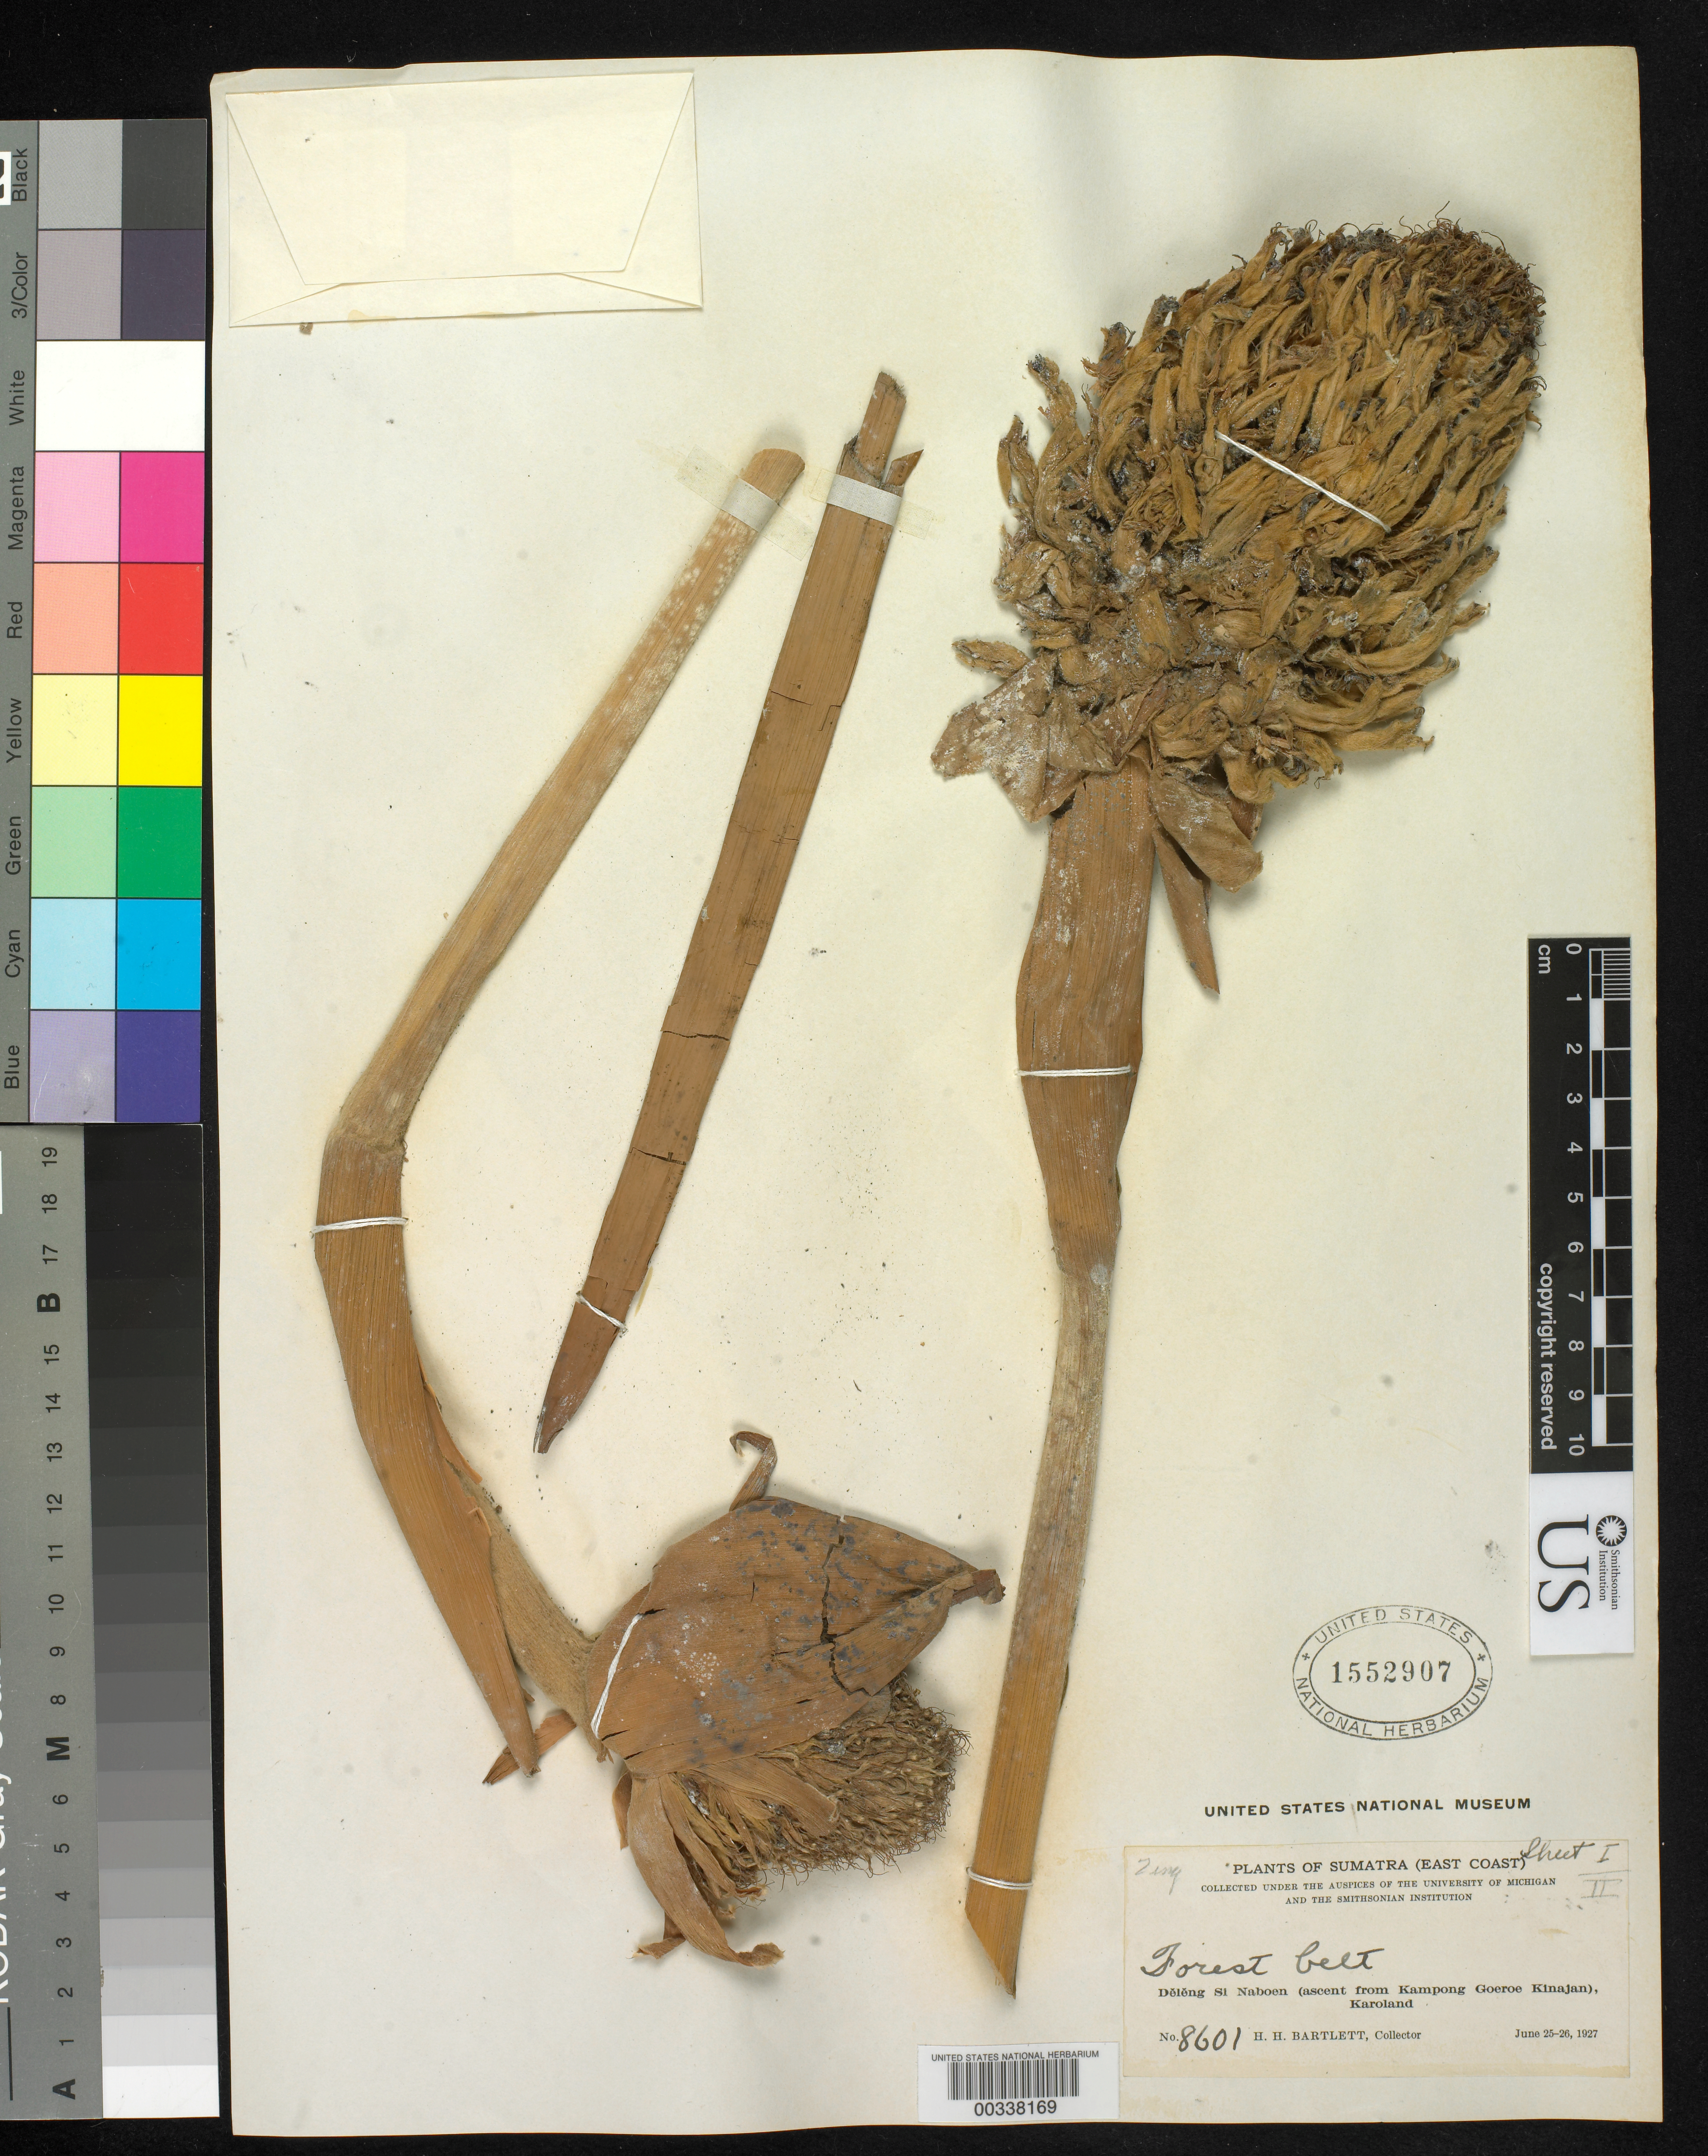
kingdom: Plantae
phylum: Tracheophyta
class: Liliopsida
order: Zingiberales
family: Zingiberaceae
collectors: H. H. Bartlett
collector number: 8601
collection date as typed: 25 Jun 1927 to 26 Jun 1927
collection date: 1927-06-25/1927-06-26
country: Indonesia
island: Sumatra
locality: (east coast), Deleng Si Naboen (ascent from Kampong Goeroe Kinajan), Karoland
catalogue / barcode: US 1552907